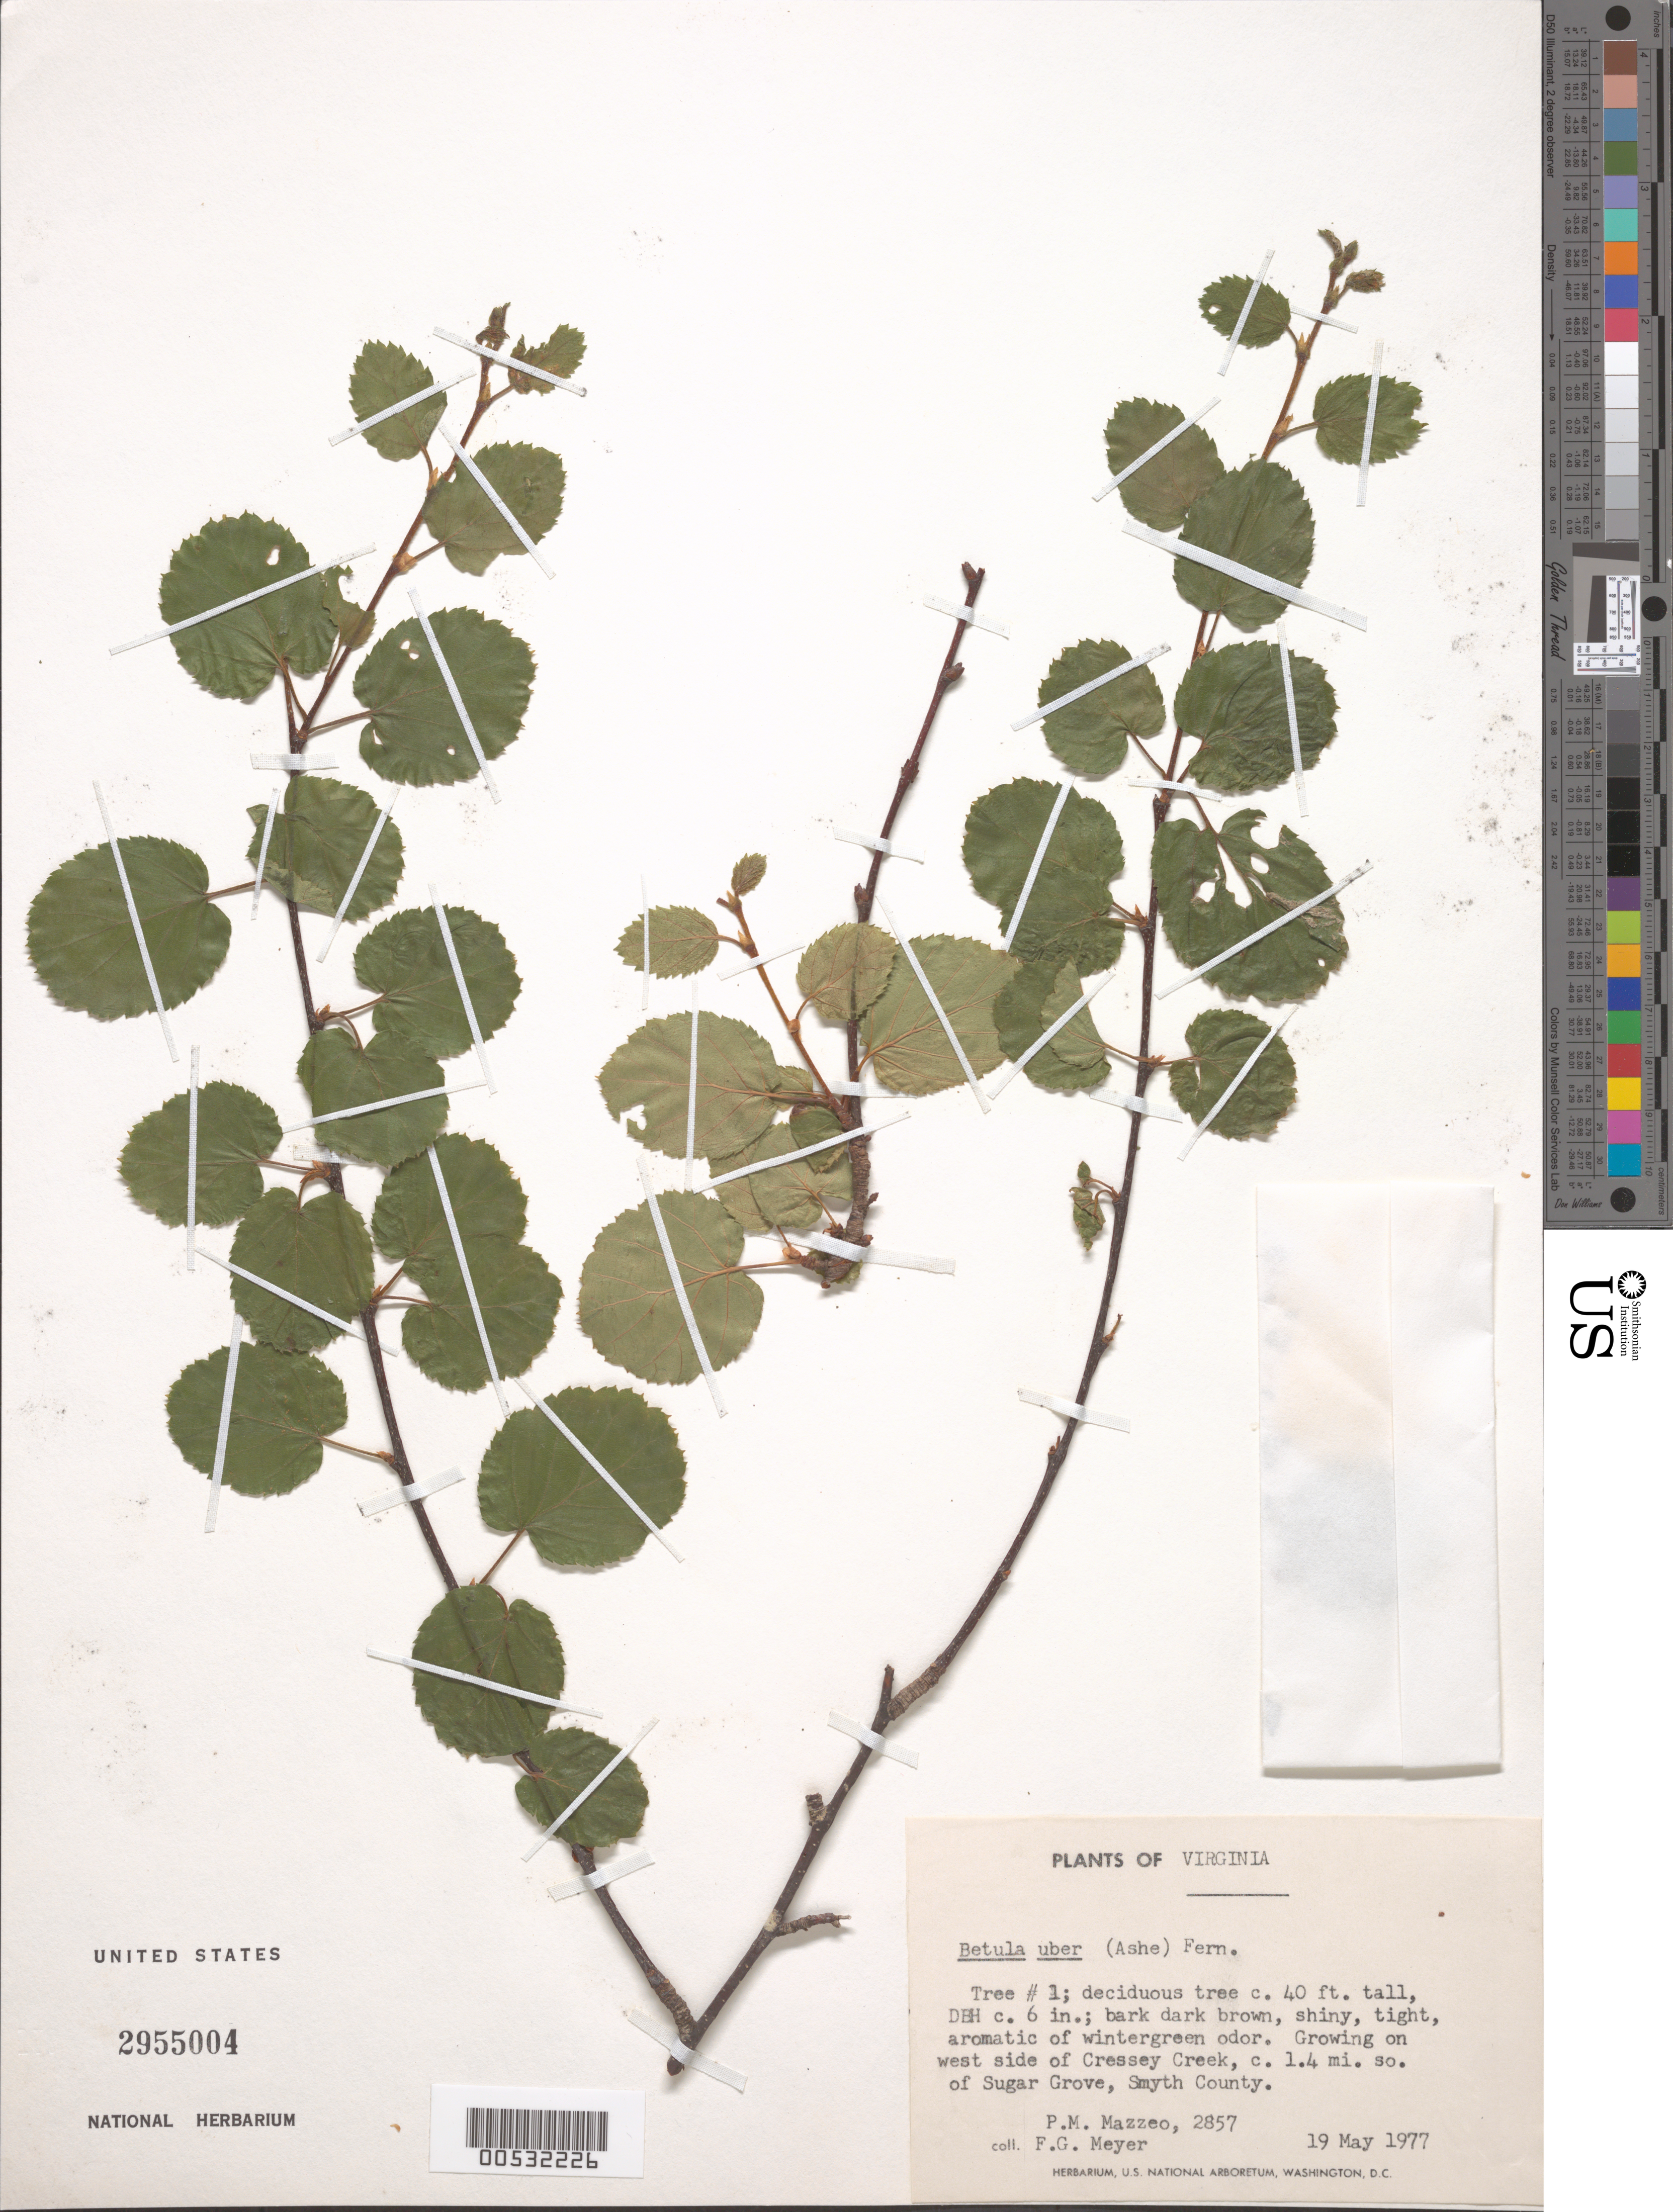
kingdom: Plantae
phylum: Tracheophyta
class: Magnoliopsida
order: Fagales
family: Betulaceae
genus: Betula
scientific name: Betula uber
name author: (Ashe) Fernald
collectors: P. Mazzeo & F. G. Meyer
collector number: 2857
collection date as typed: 19 May 1977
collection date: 1977-05-19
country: United States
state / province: Virginia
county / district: Smyth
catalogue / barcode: US 2955004